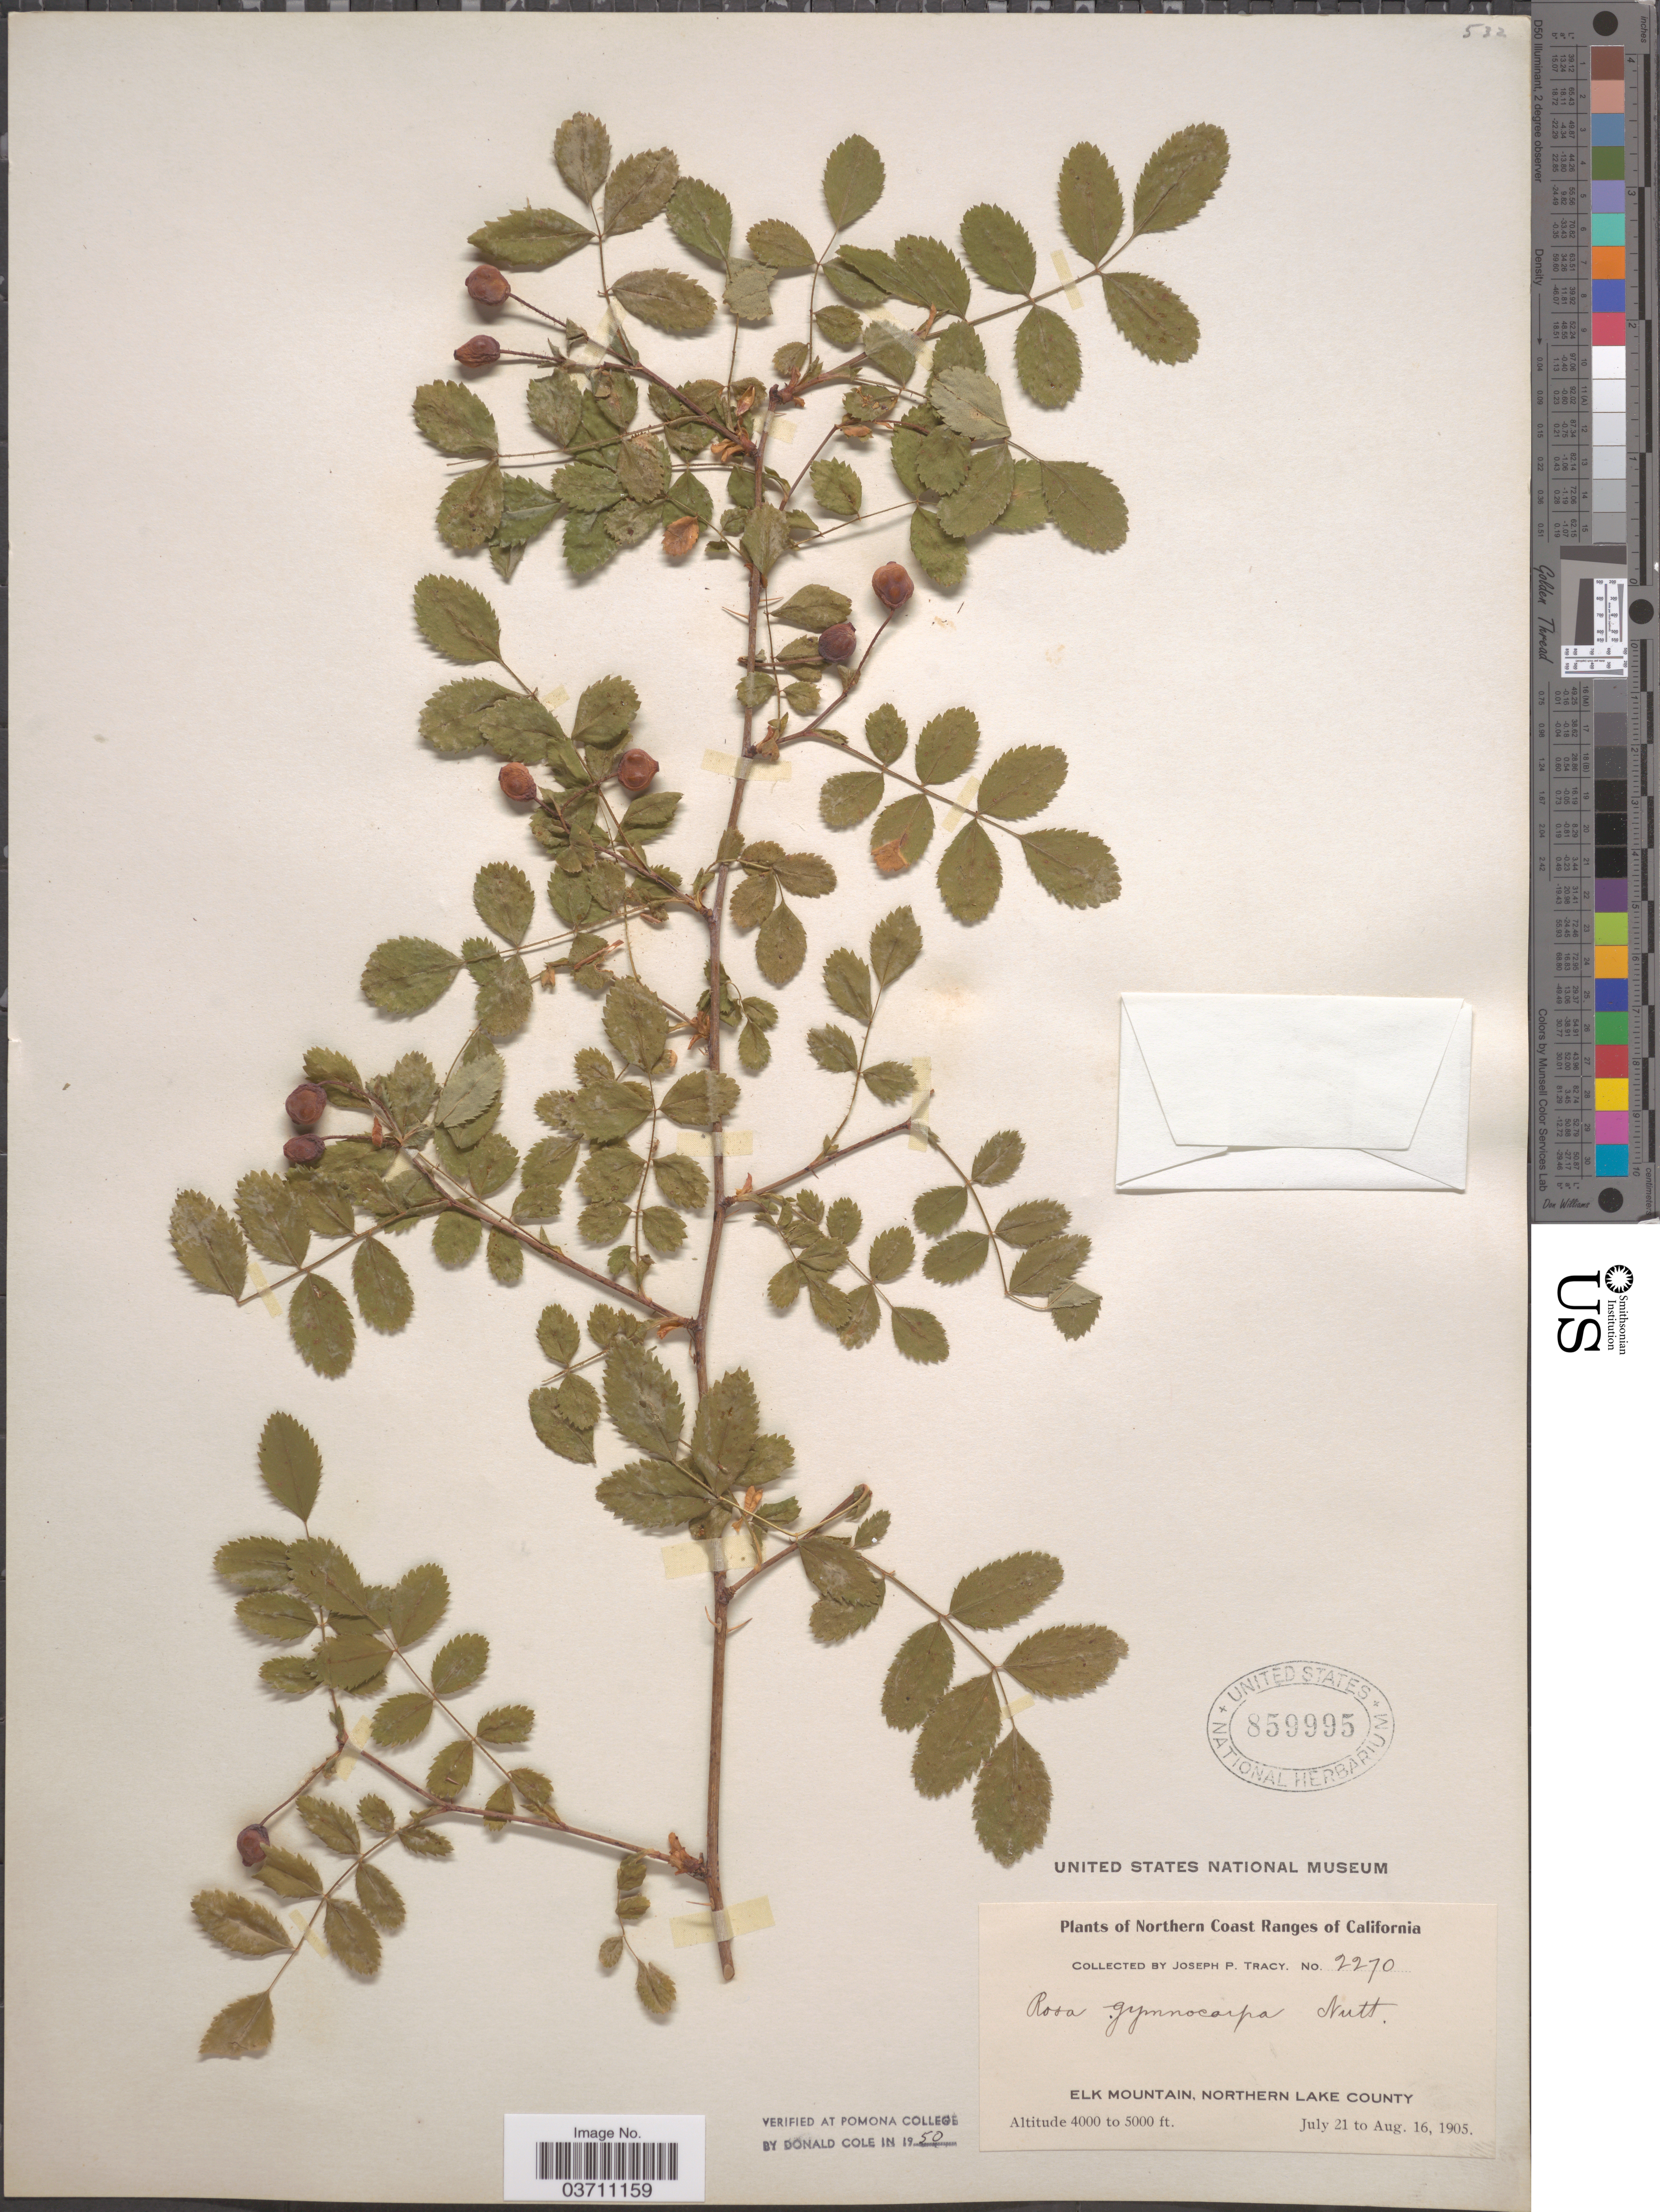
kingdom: Plantae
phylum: Tracheophyta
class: Magnoliopsida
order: Rosales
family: Rosaceae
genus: Rosa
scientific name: Rosa gymnocarpa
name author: Nutt.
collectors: J. Tracy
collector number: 2270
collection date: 1905-07-21/1905-08-16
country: United States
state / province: California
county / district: Lake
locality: Northern Coast Ranges. Elk Mountain, Northern Lake County.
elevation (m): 1219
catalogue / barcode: US 859995